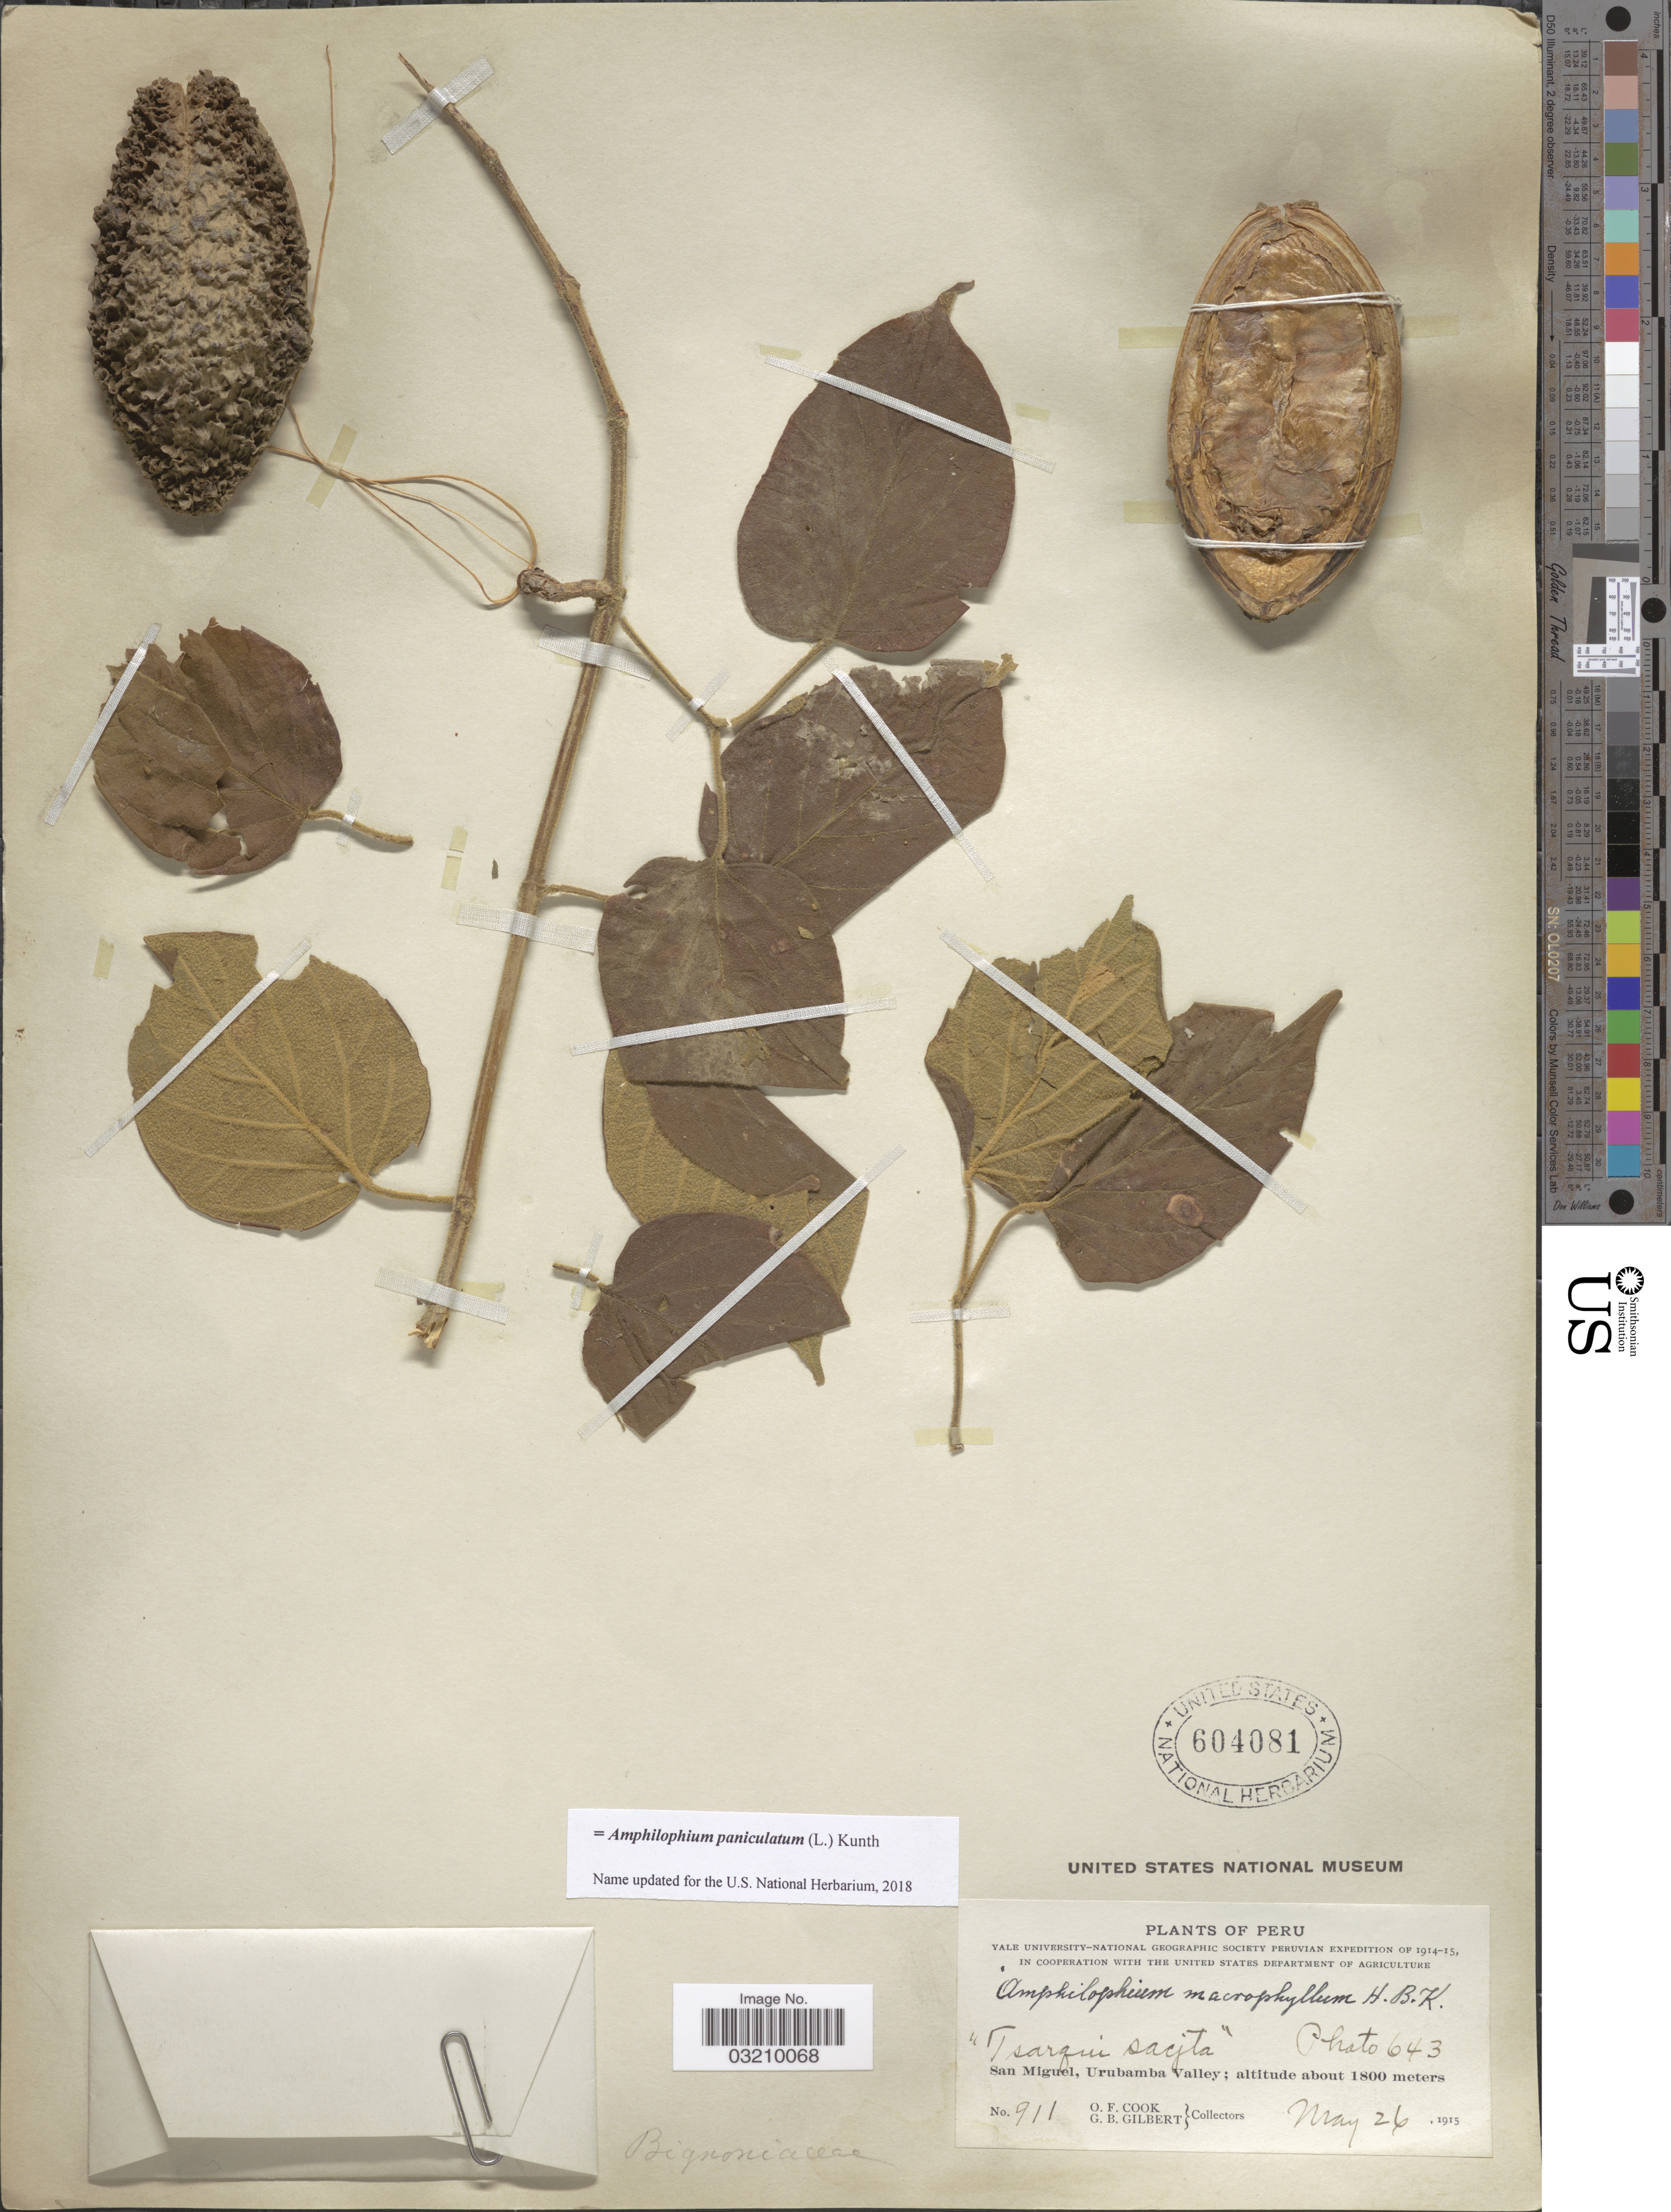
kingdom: Plantae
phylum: Tracheophyta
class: Magnoliopsida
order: Lamiales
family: Bignoniaceae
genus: Amphilophium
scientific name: Amphilophium paniculatum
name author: (L.) Kunth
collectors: O. F. Cook & G. B. Gilbert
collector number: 911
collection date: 1915-05-26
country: Peru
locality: San Miguel, Urubamba Valley.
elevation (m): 1800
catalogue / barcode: US 604081